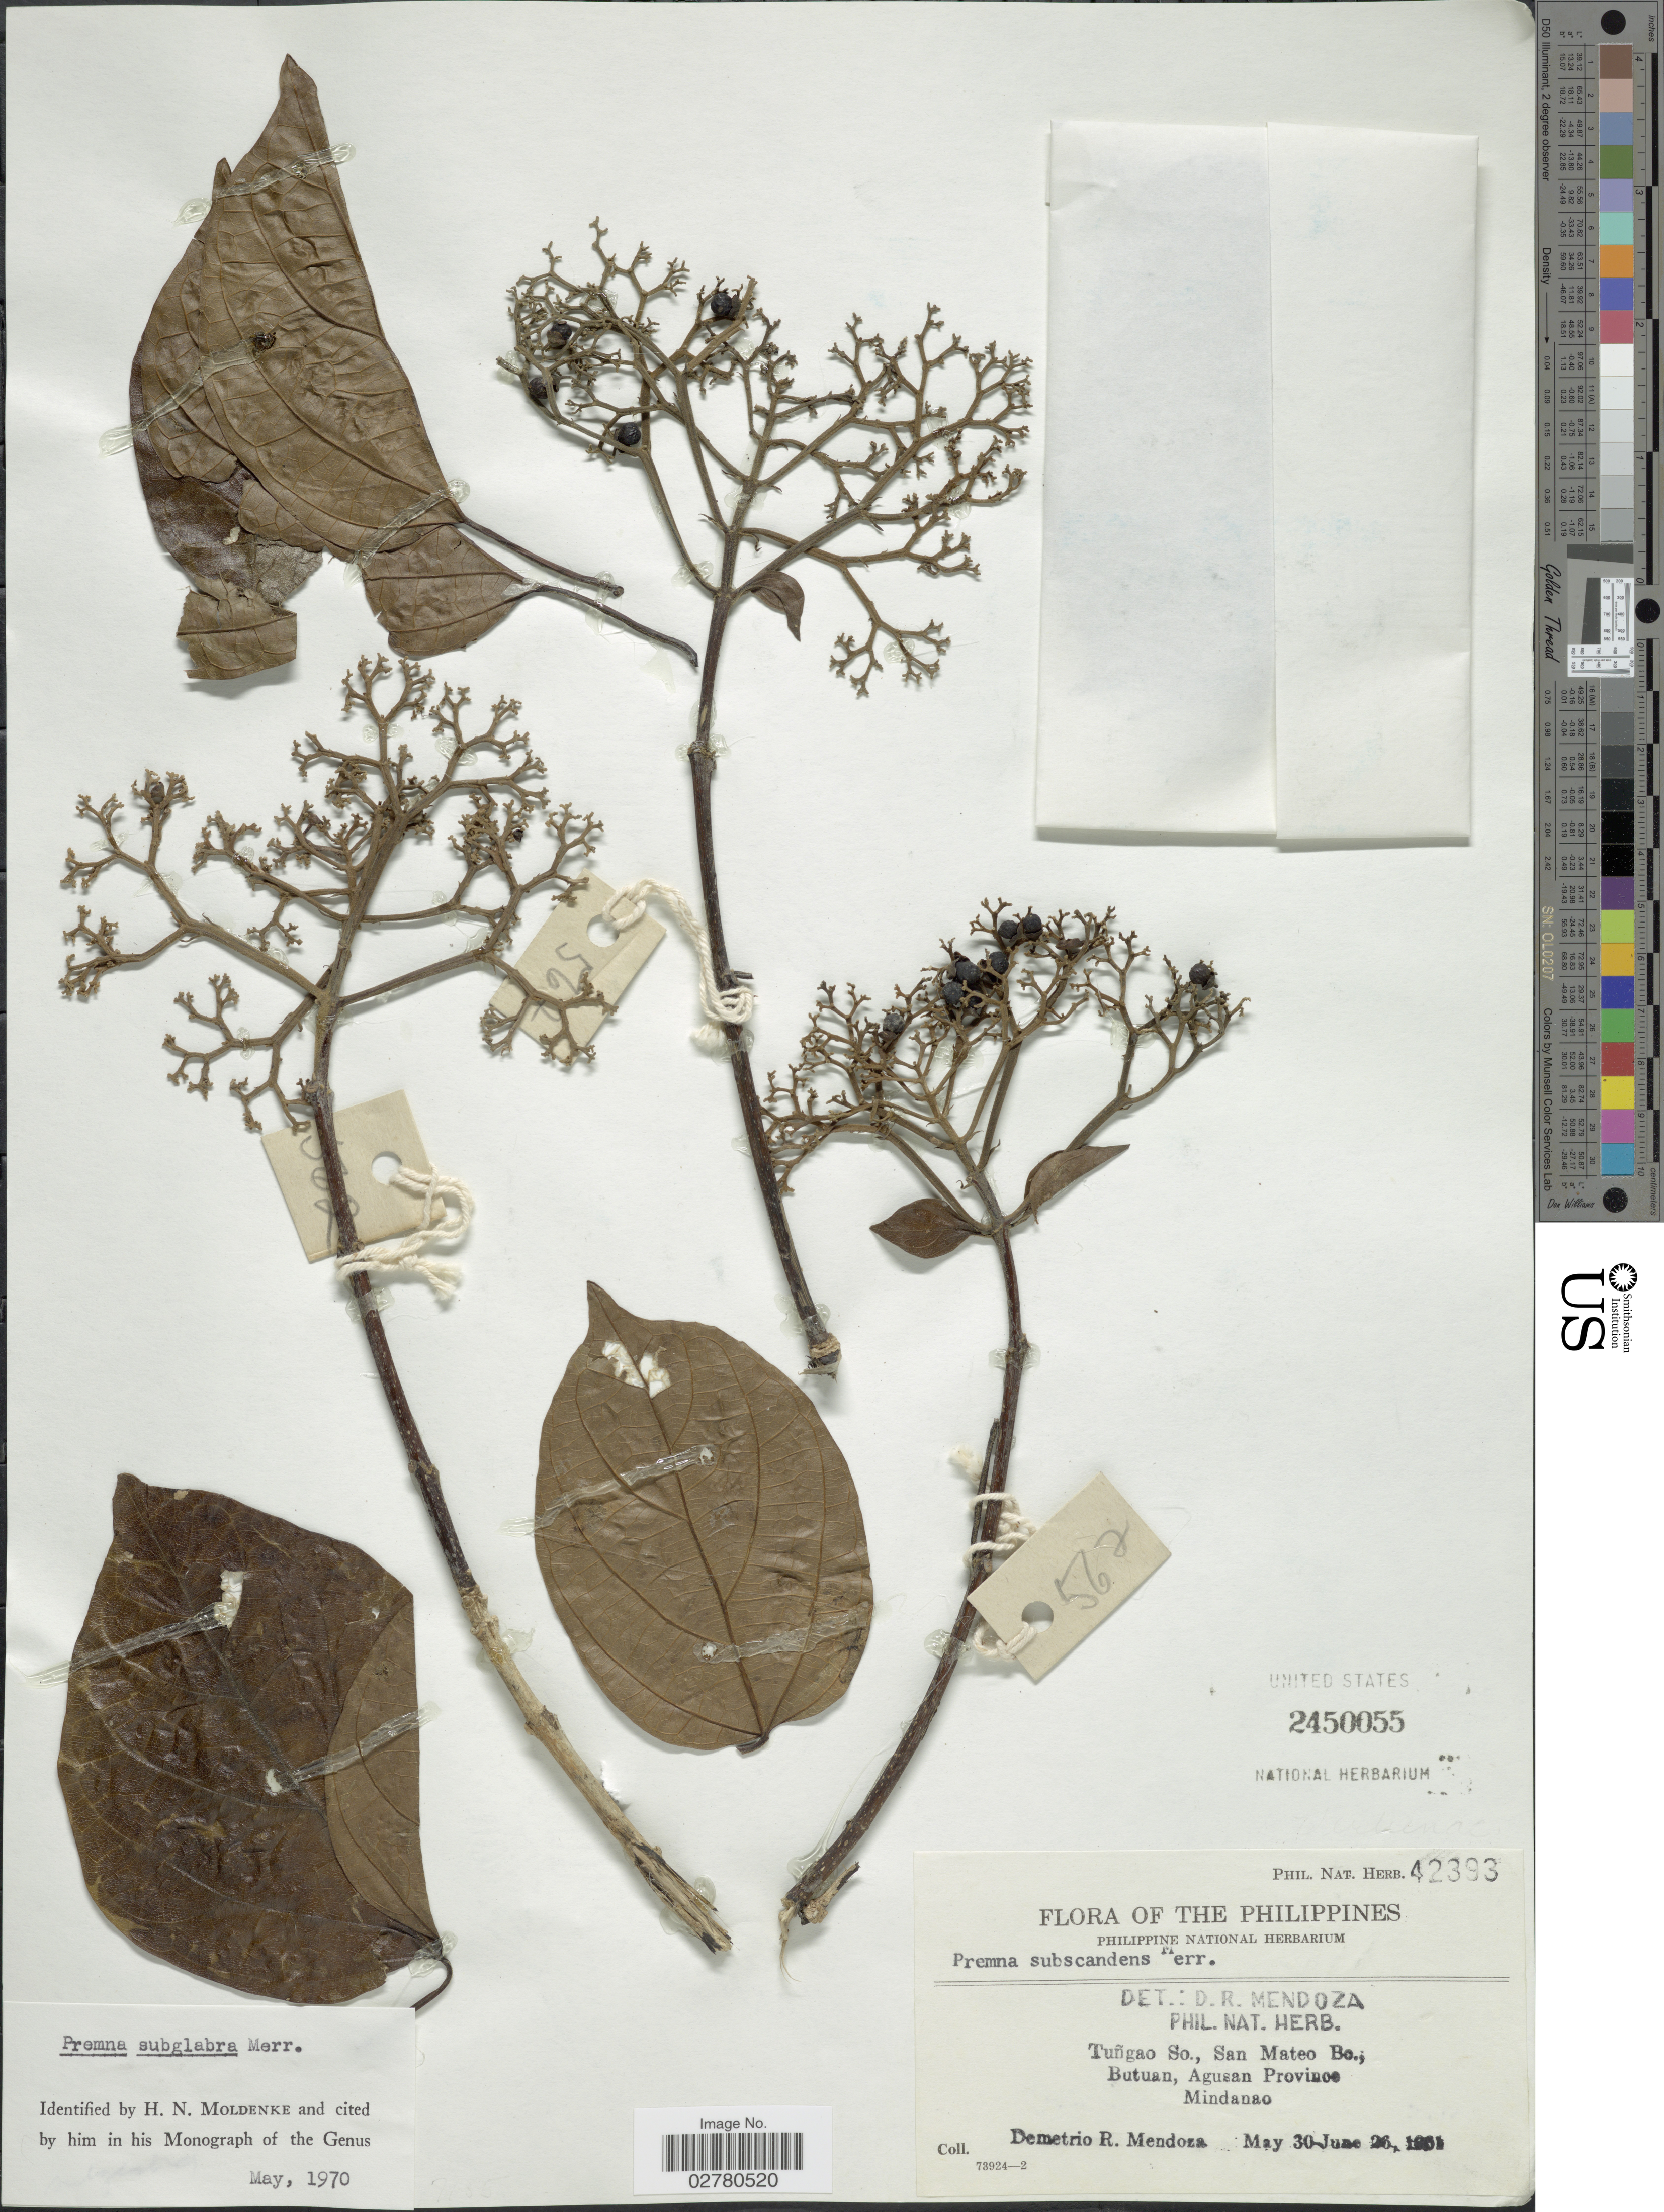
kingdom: Plantae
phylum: Tracheophyta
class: Magnoliopsida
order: Lamiales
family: Lamiaceae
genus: Premna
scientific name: Premna subglabra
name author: Merr.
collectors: D. Mendoza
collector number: Phil.Nat.Herb.42393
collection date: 1901-05-30/1901-06-26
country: Philippines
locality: Tuñgao So., San Mateo Bo., Butuan, Agusan Province, Mindanao.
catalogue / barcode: US 2450055